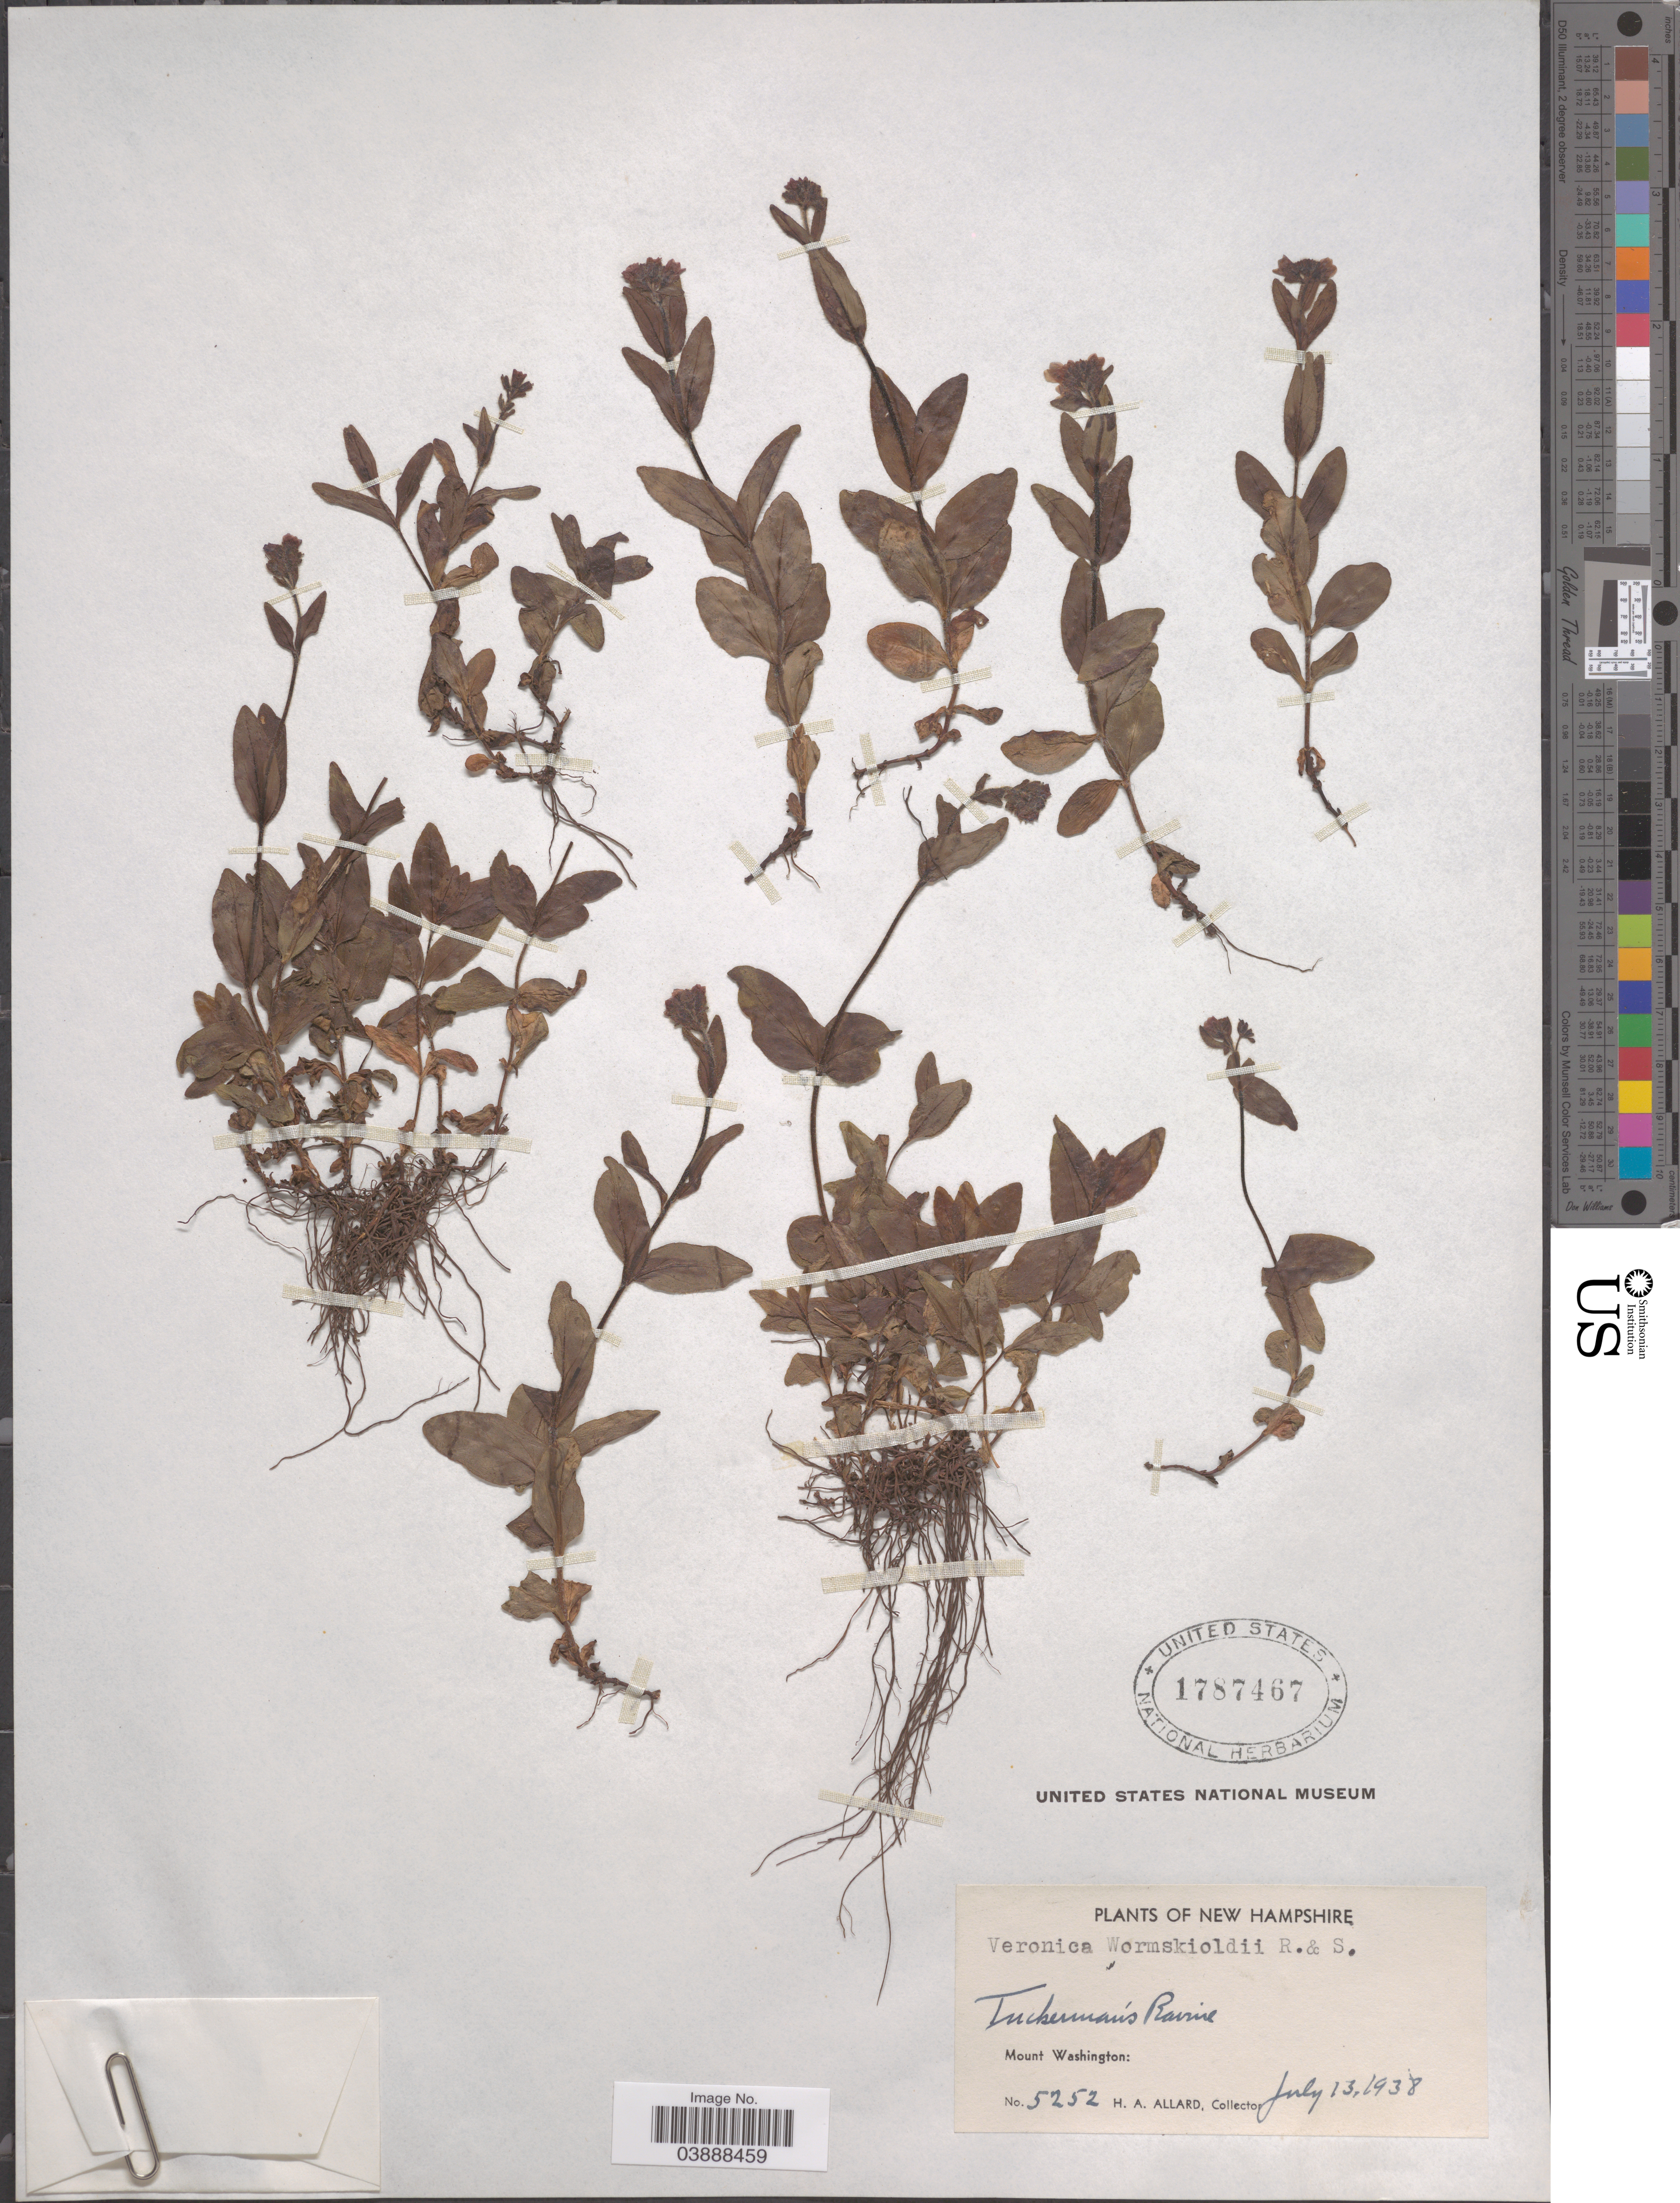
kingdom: Plantae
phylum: Tracheophyta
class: Magnoliopsida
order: Lamiales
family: Plantaginaceae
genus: Veronica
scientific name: Veronica wormskjoldii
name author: Roem. & Schult.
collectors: H. A. Allard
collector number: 5252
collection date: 1938-07-13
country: United States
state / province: New Hampshire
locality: Tuckerman's Ravine. Mount Washington.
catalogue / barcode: US 1787467